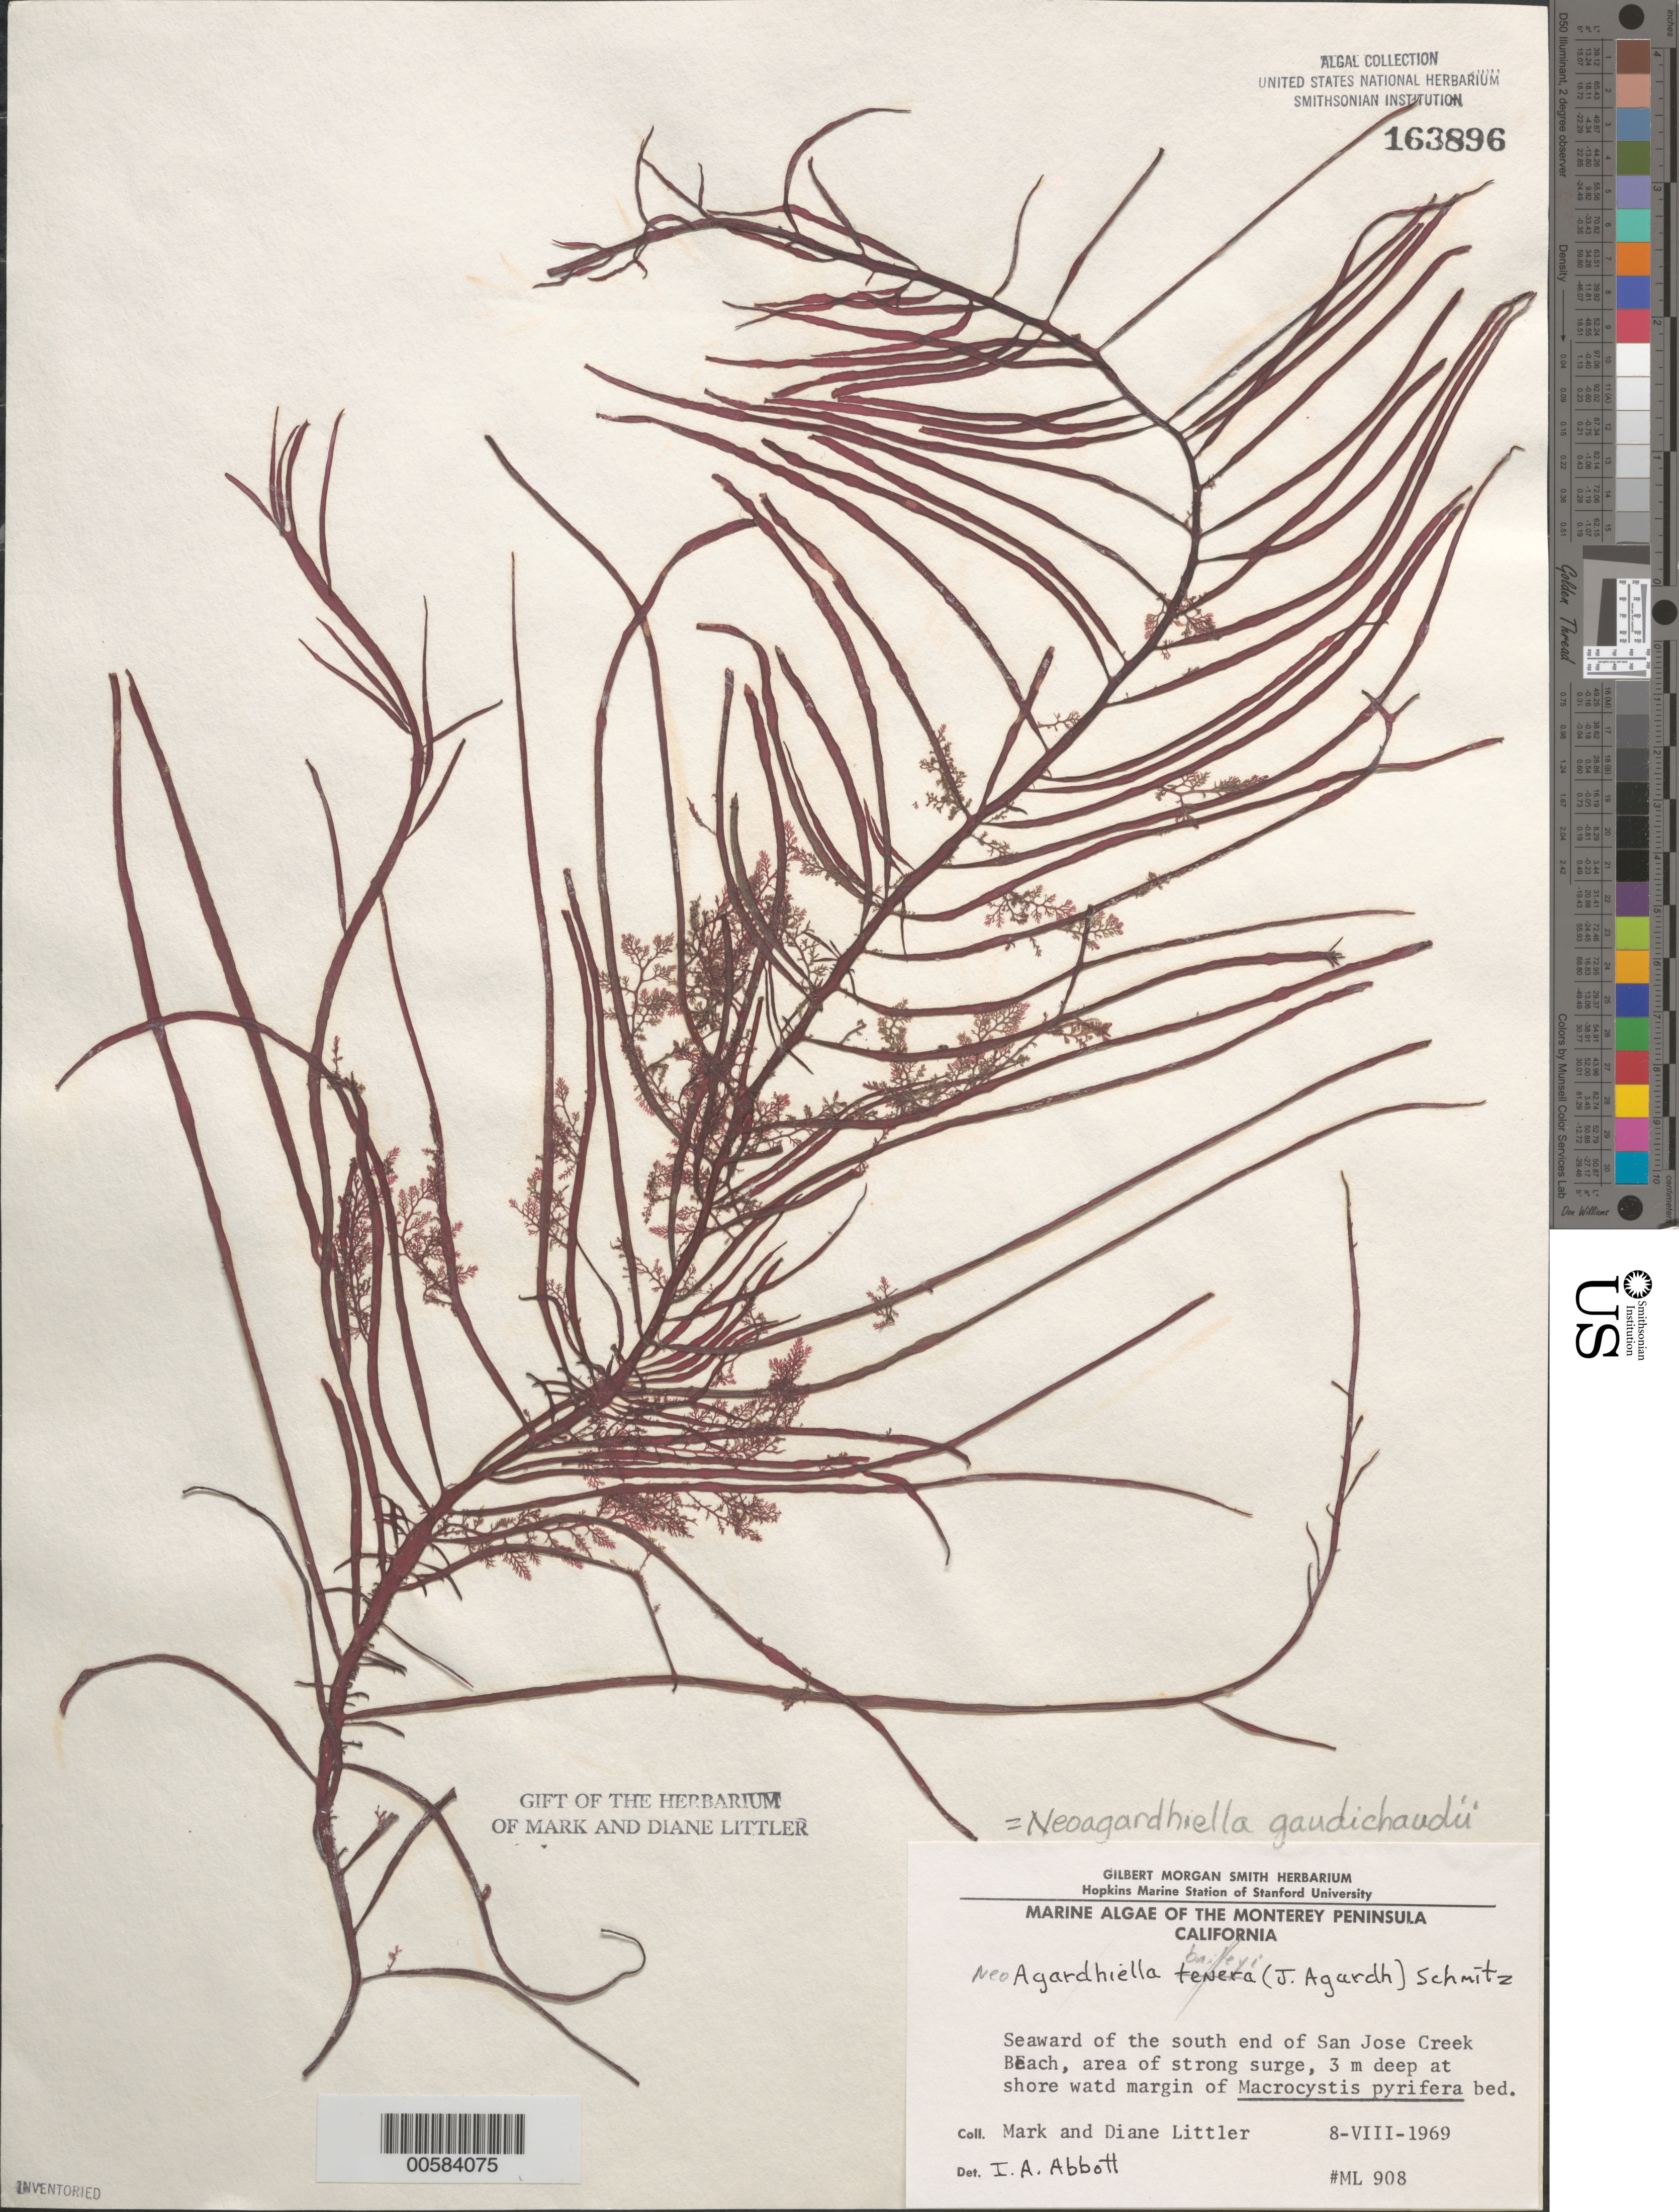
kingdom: Plantae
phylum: Rhodophyta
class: Florideophyceae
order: Gigartinales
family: Solieriaceae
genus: Sarcodiotheca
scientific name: Sarcodiotheca gaudichaudii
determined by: Algae name updating Project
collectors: M. M. Littler & D. S. Littler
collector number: ML 908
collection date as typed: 08 Aug 1969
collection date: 1969-08-08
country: United States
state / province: California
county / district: Monterey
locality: San Jose Creek Beach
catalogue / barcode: US 163896